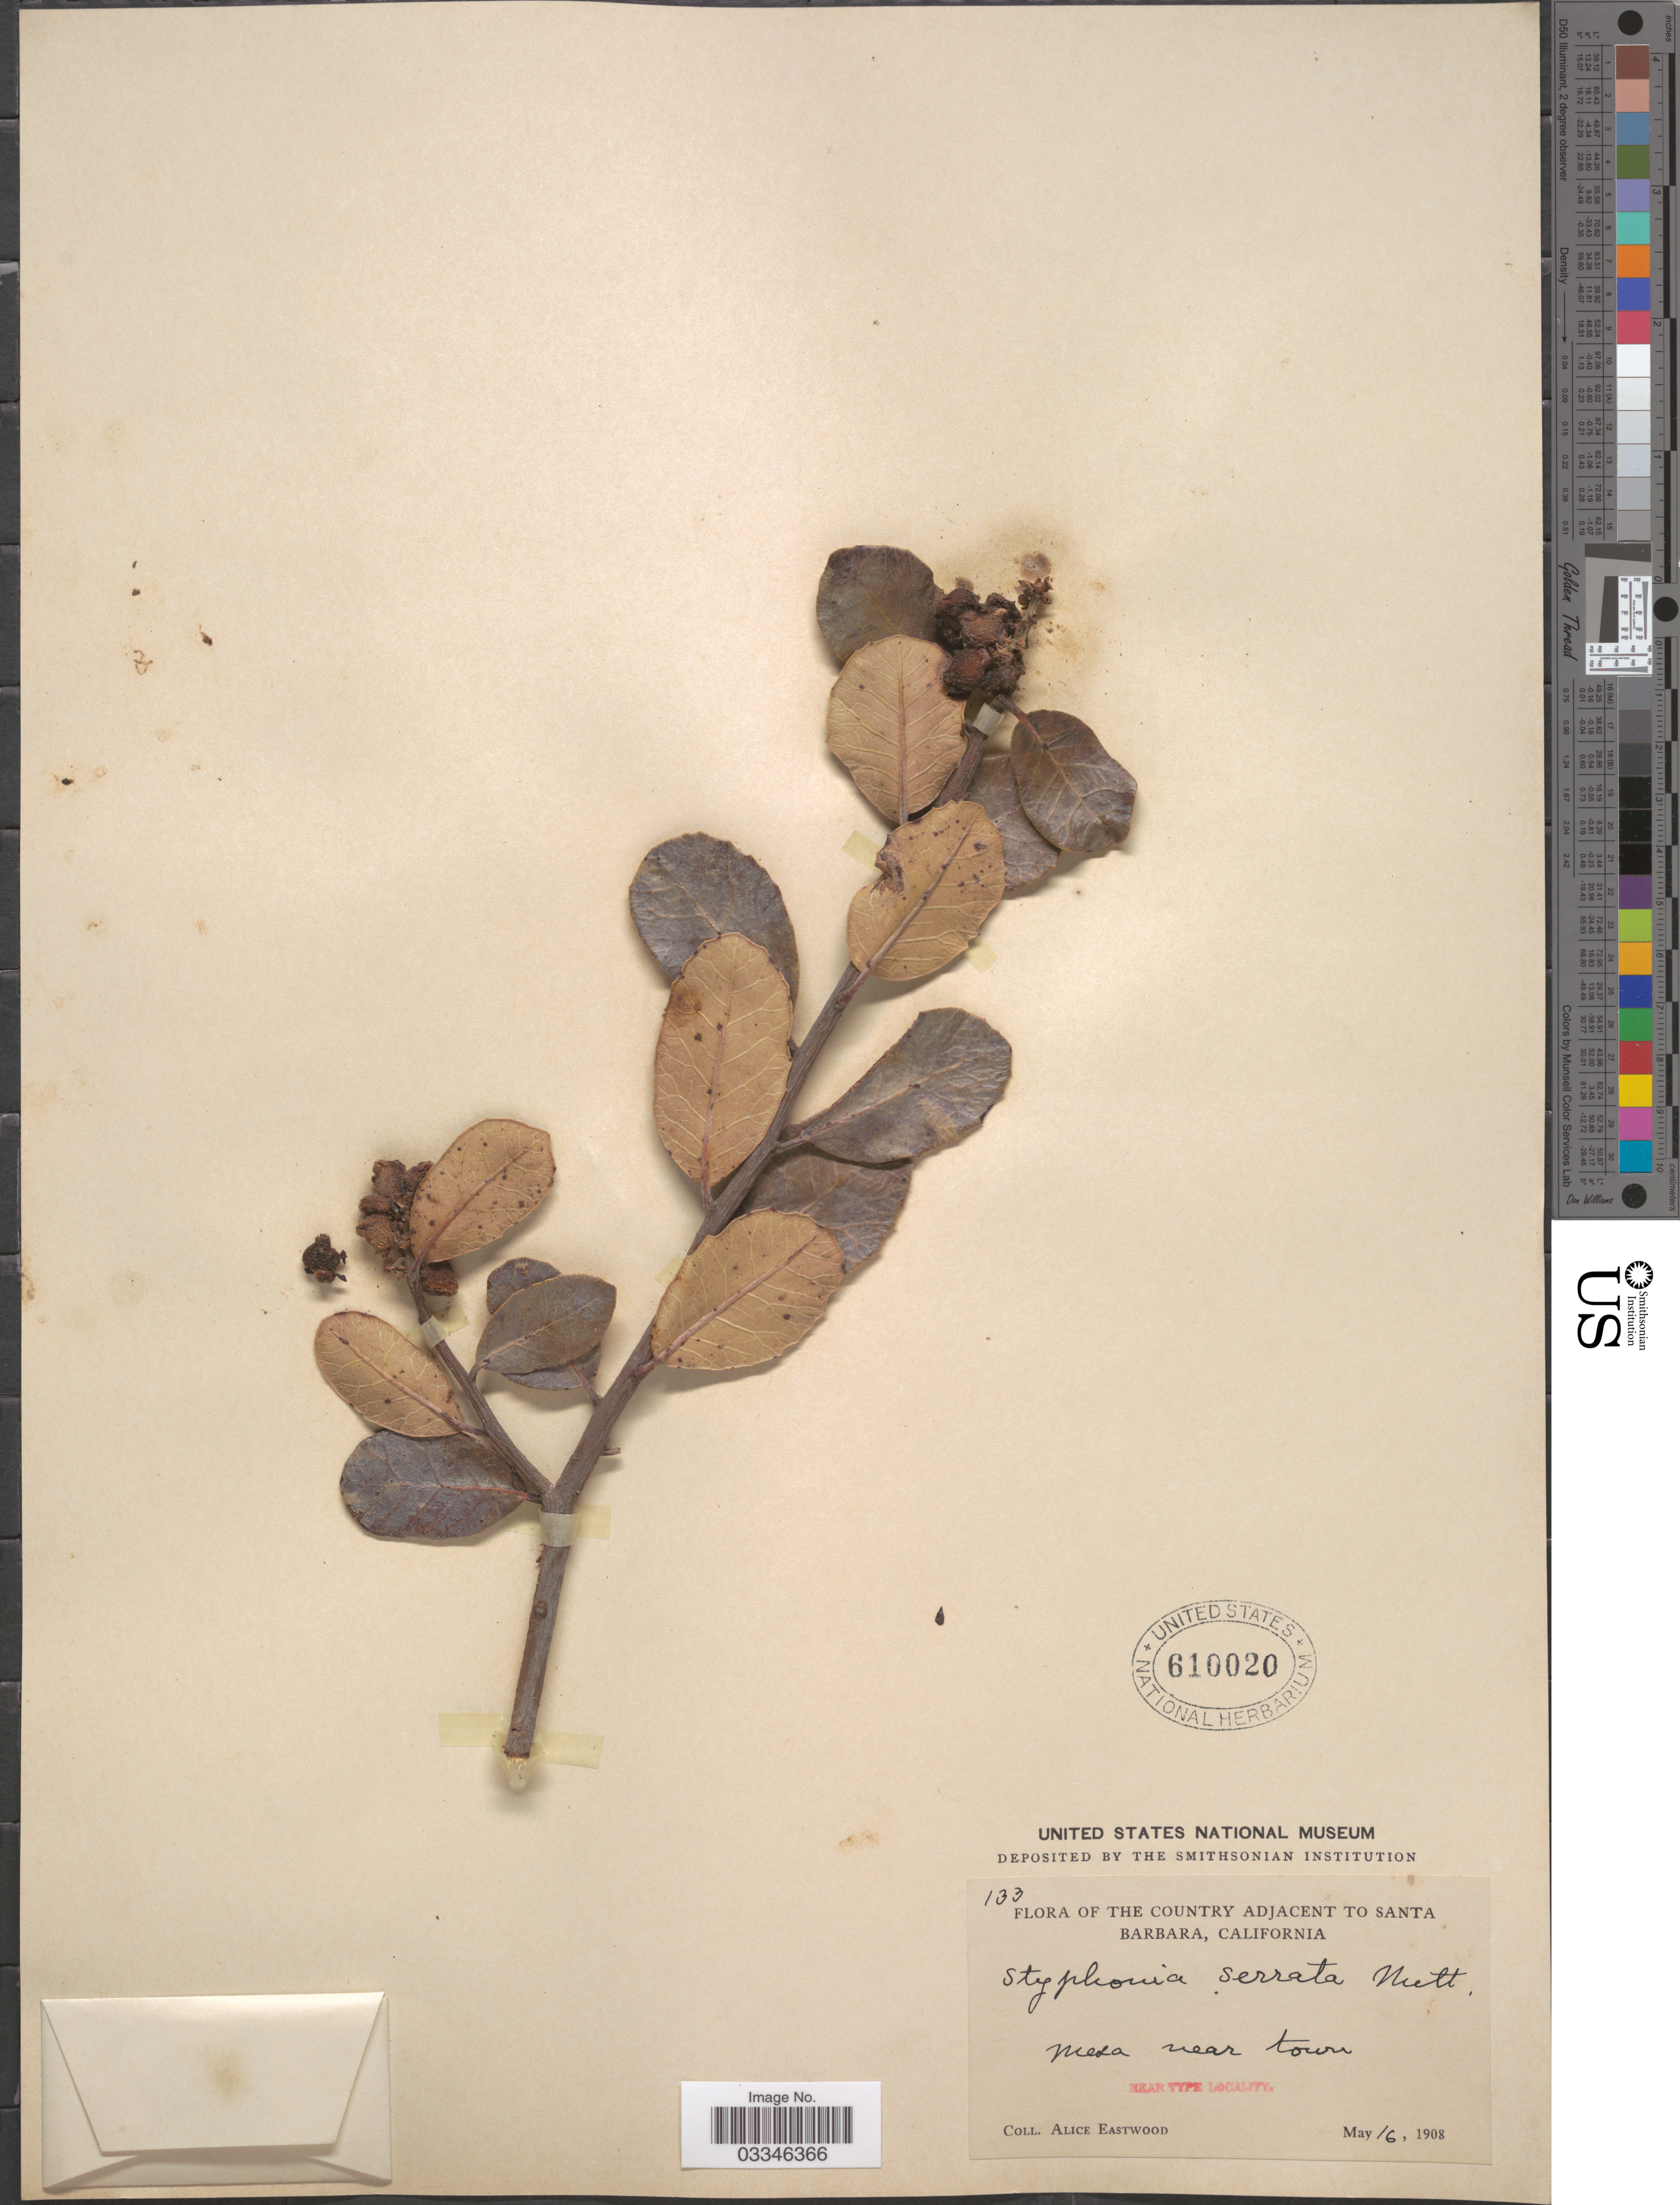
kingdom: Plantae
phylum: Tracheophyta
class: Magnoliopsida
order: Sapindales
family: Anacardiaceae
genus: Rhus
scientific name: Rhus integrifolia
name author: (Nutt.) Benth. & Hook. f. ex W.H. Brewer & S. Watson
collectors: A. Eastwood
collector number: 133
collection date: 1908-05-16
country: United States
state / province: California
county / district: Santa Barbara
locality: The country adjacent to Santa Barbara. Mesa near town.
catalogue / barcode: US 610020